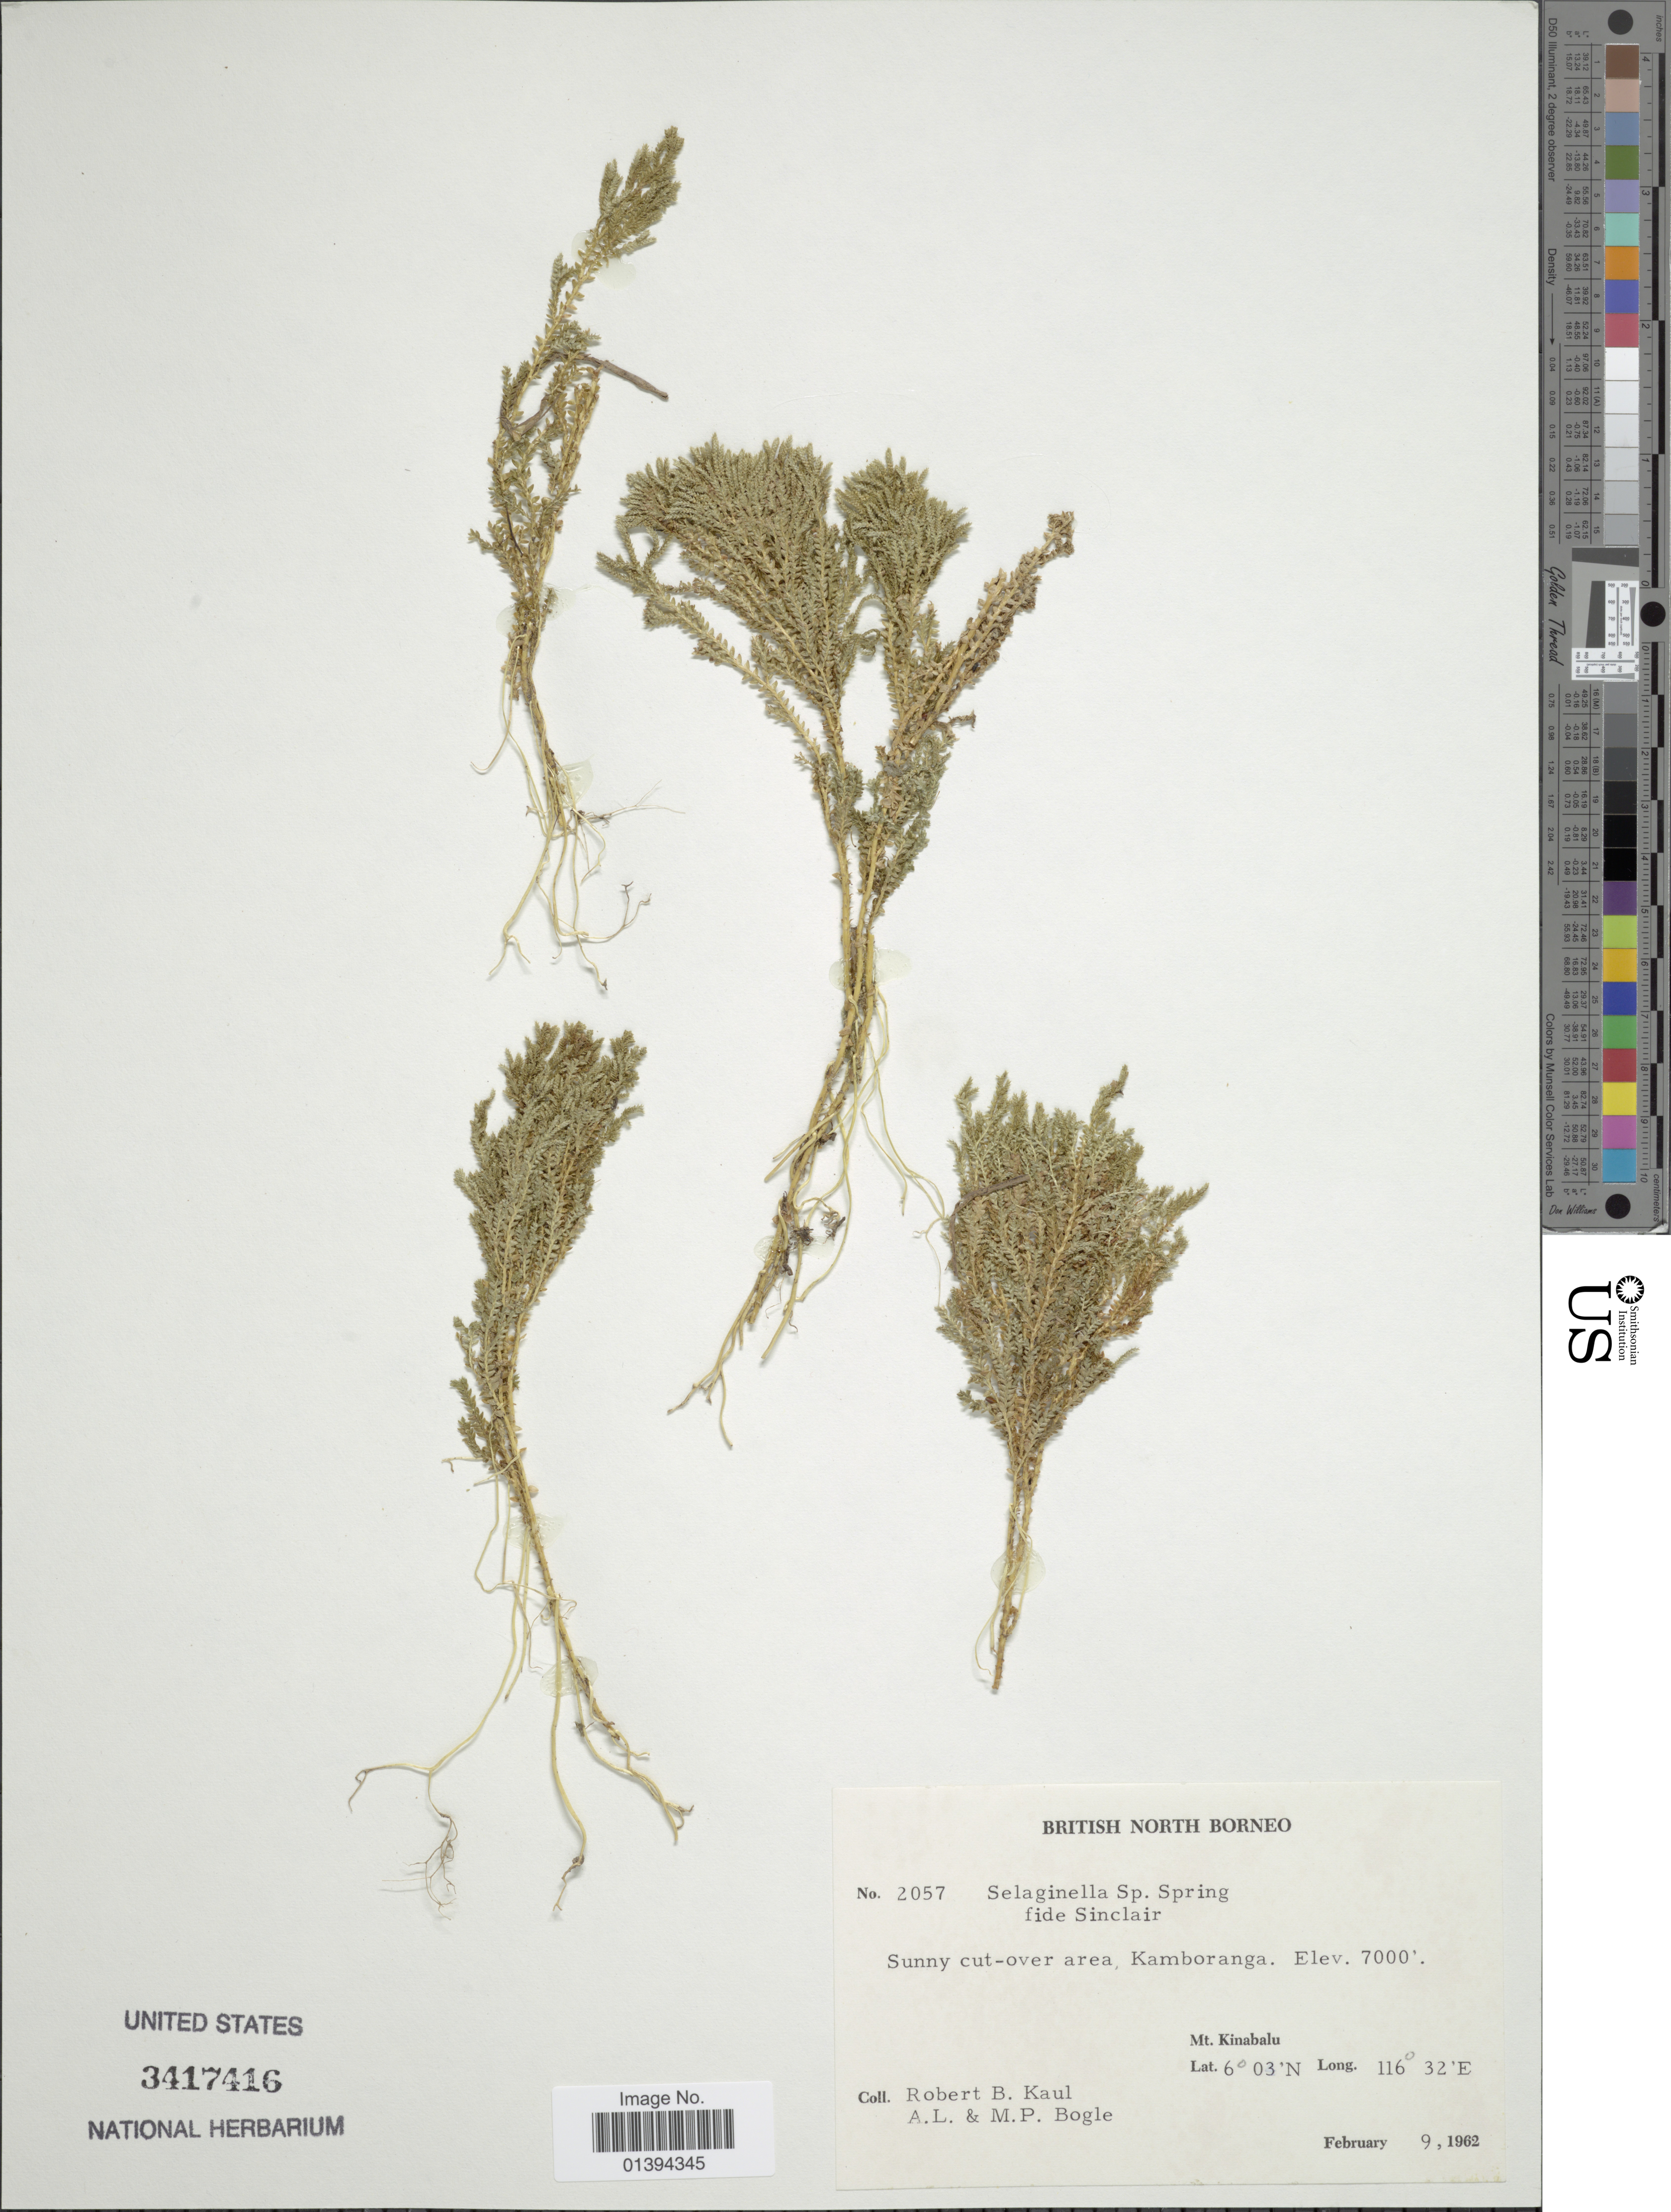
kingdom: Plantae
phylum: Tracheophyta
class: Lycopodiopsida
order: Selaginellales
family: Selaginellaceae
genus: Selaginella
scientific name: Selaginella sp.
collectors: R. Kaul, Bogle, A.L. & M. Bogle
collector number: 2057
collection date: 1962-02-09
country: Malaysia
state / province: Sabah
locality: British North Borneo, Sunny cut-over area, Kamboranga, Mt. Kinabalu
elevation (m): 2134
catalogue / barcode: US 3417416